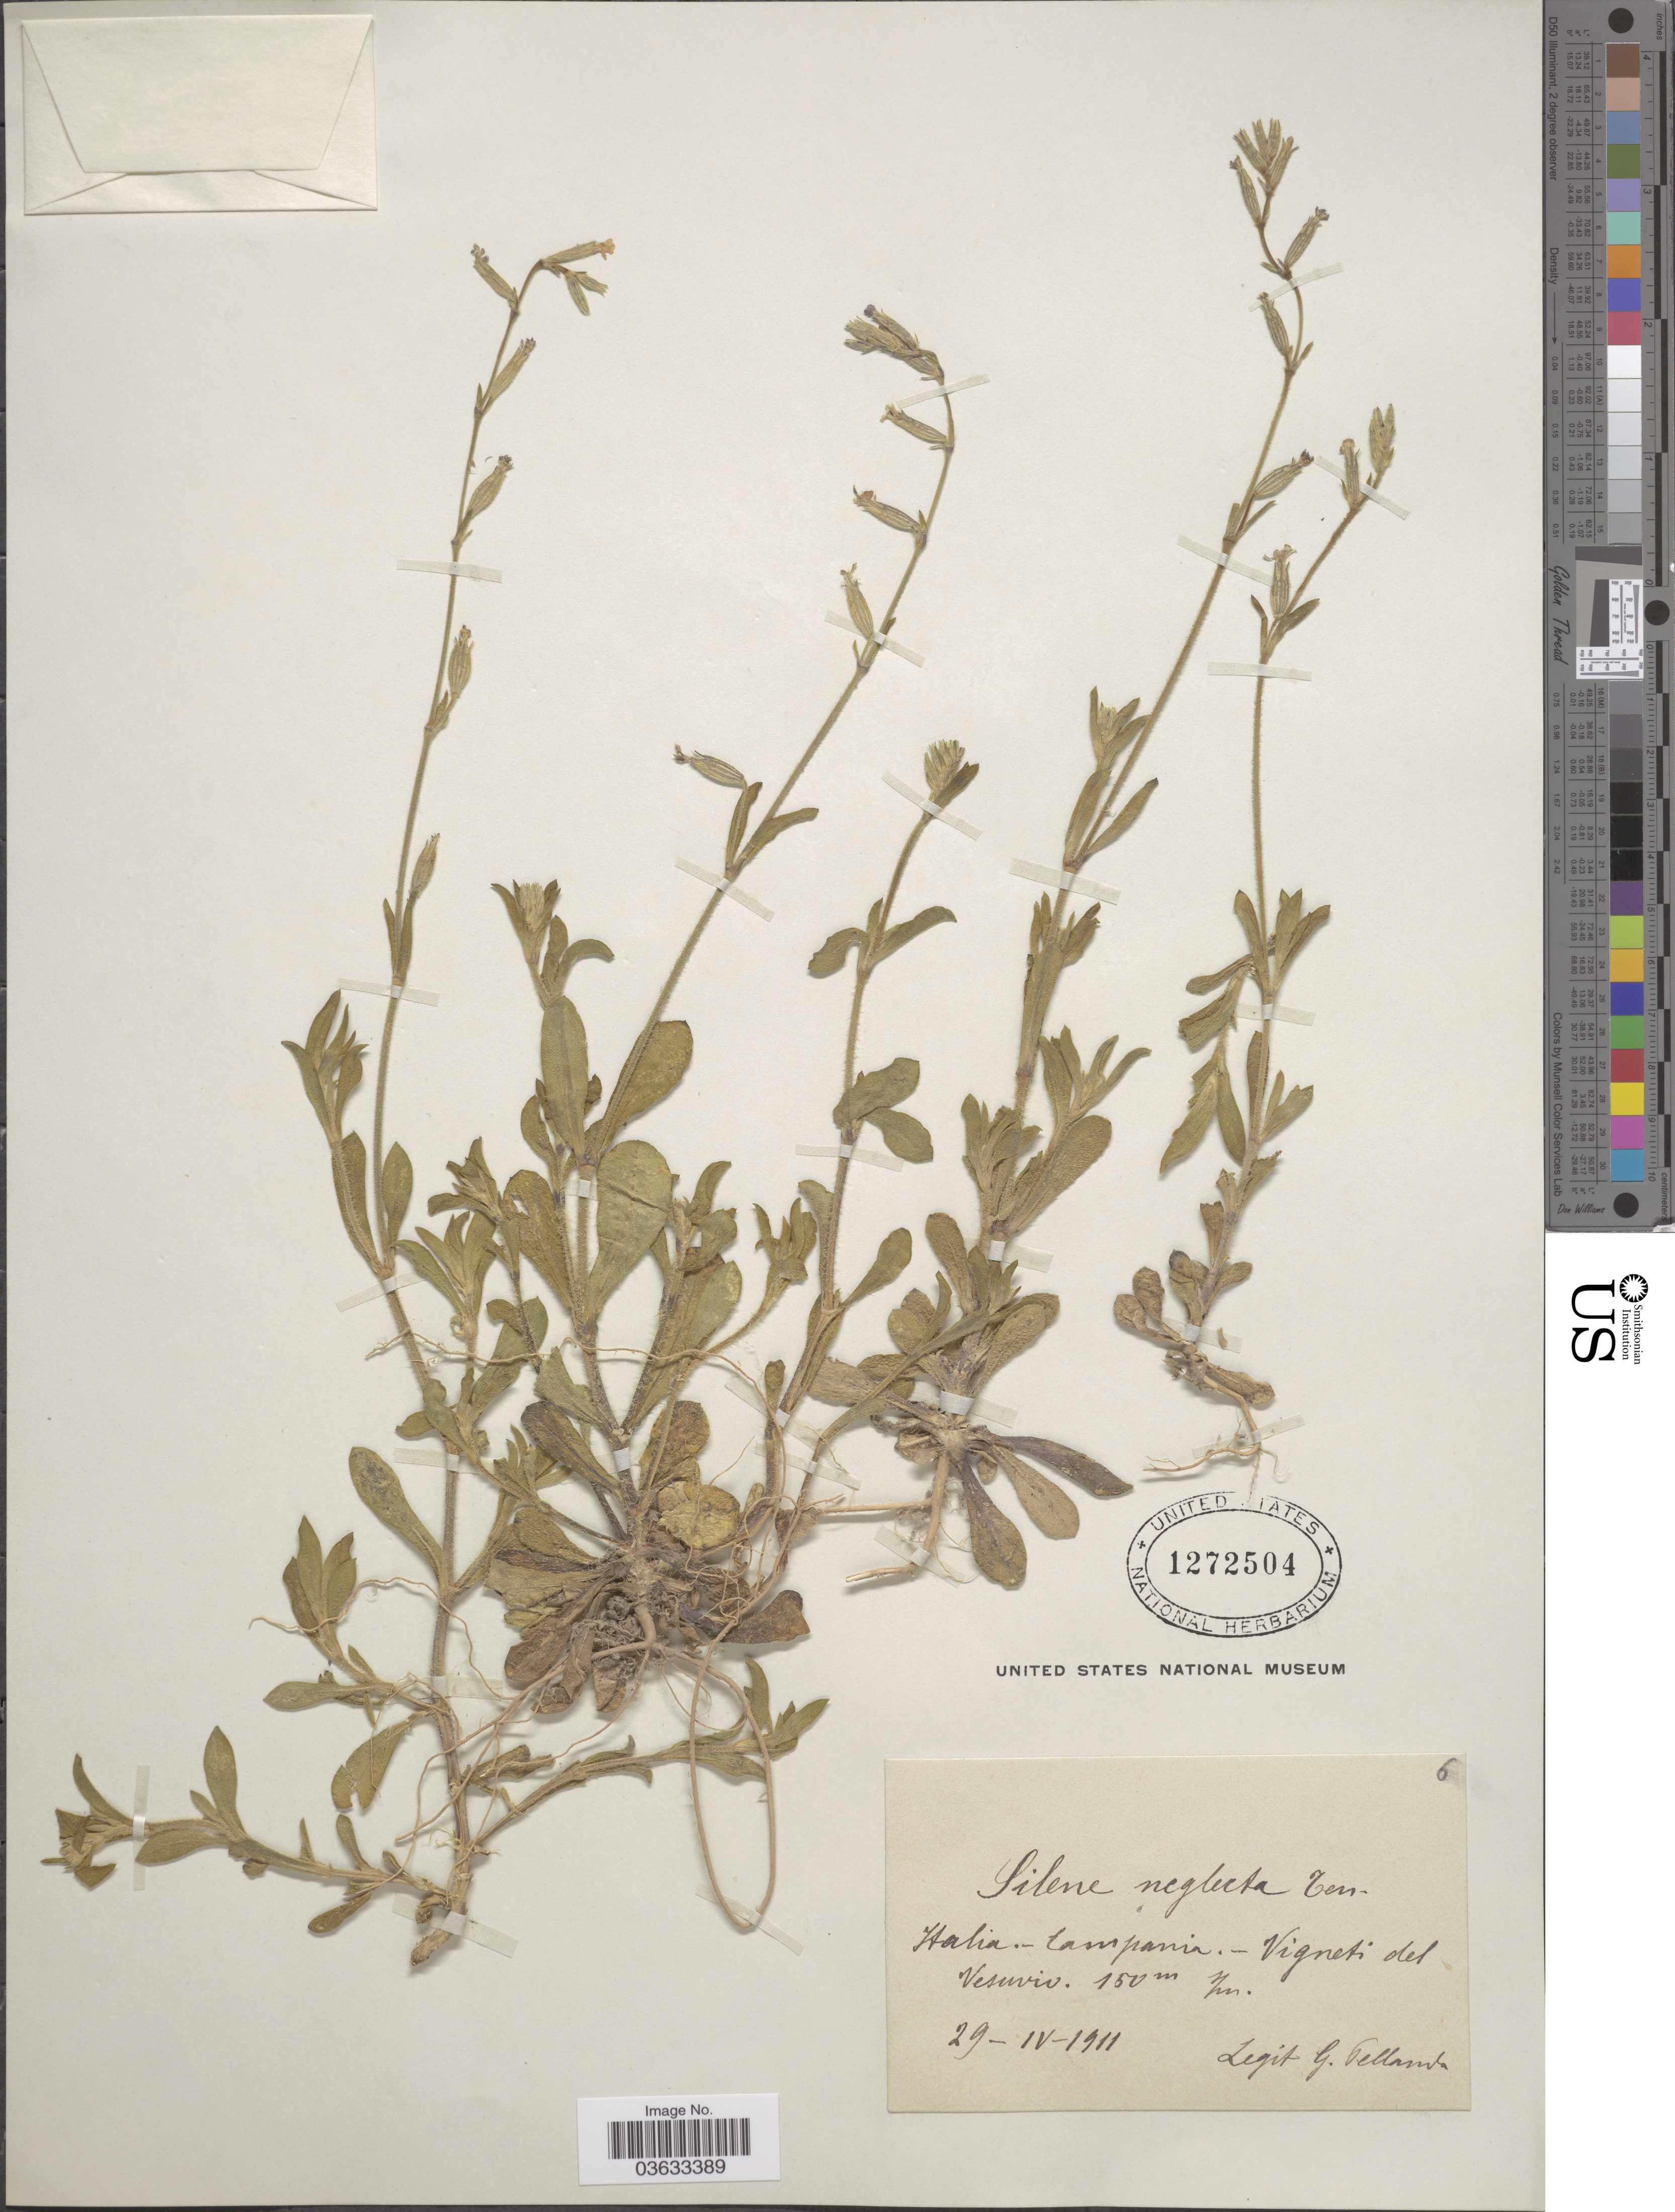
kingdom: Plantae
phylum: Tracheophyta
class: Magnoliopsida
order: Caryophyllales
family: Caryophyllaceae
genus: Silene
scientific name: Silene neglecta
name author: Ten.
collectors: G. Tellanda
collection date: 1911-04-29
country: Italy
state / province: Campania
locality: Vigneti del Vesuvio.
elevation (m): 150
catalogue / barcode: US 1272504